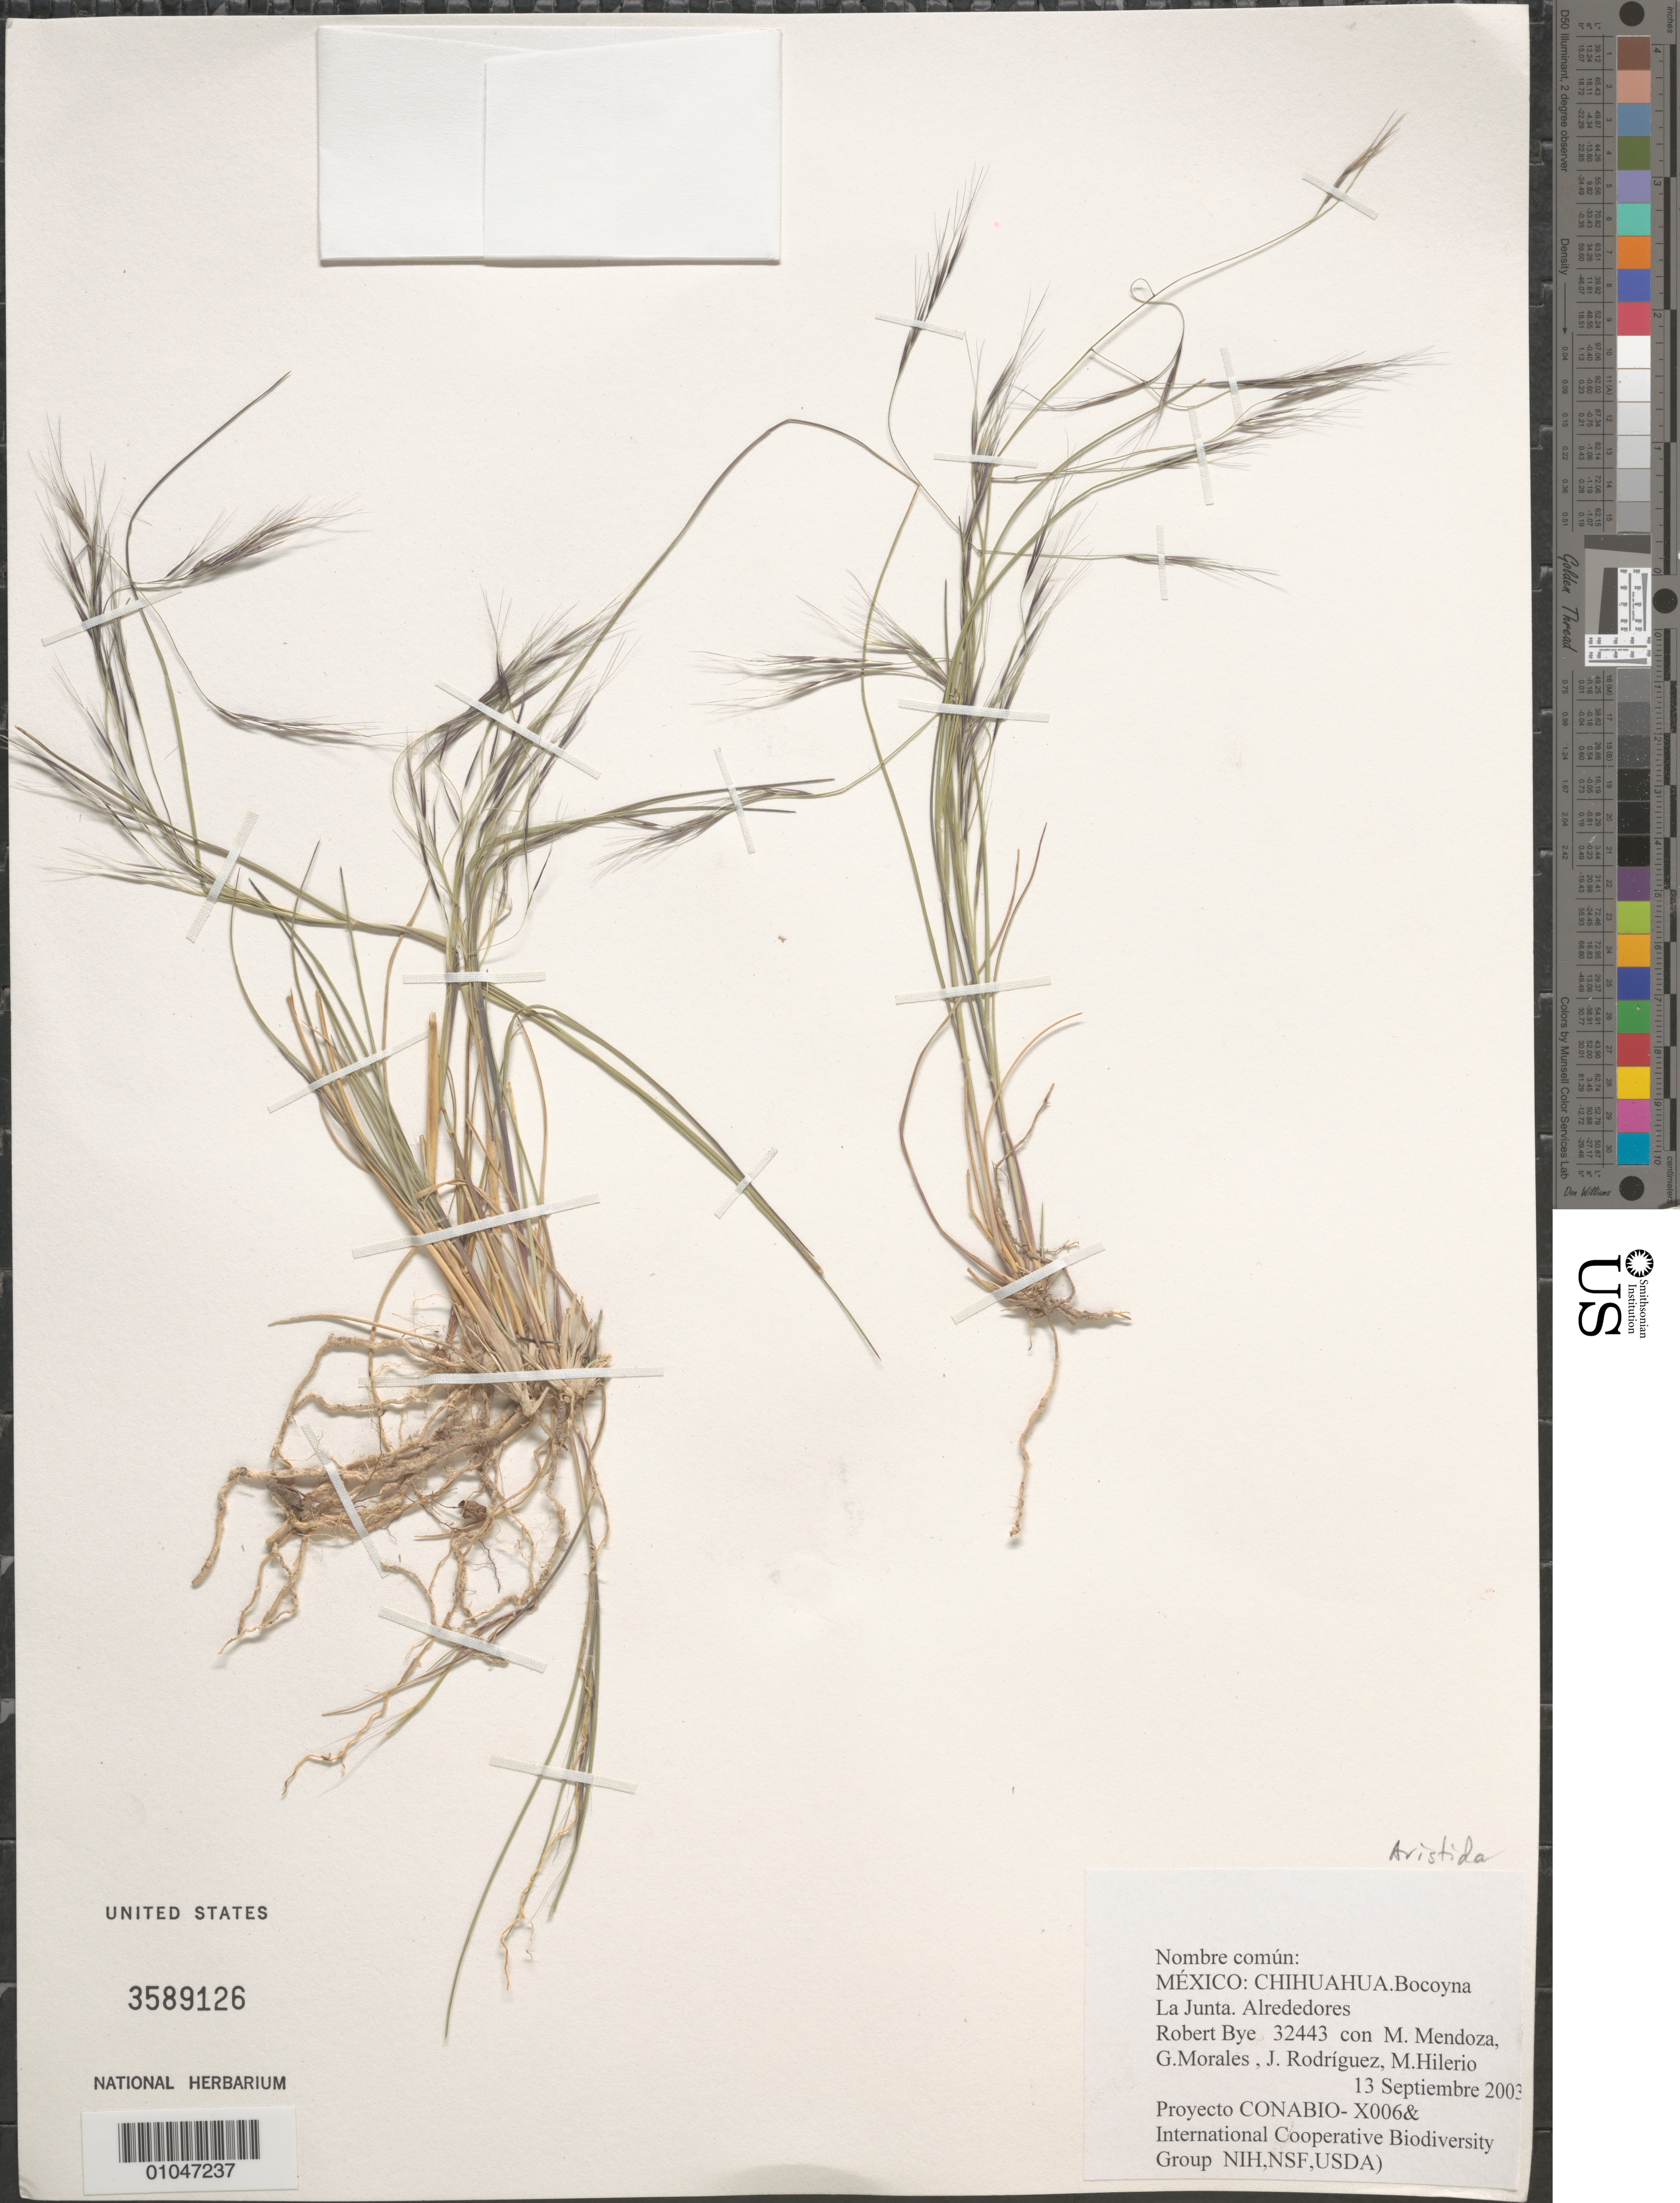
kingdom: Plantae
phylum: Tracheophyta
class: Liliopsida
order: Poales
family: Poaceae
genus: Panicum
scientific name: Panicum sp.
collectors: R. A. Bye, M. Mendoza Garcia, G. Morales, J. Rodríguez & M. Hilerio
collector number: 32443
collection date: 2003-09-13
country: Mexico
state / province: Chihuahua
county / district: Bocoyna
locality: La Junta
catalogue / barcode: US 3589126